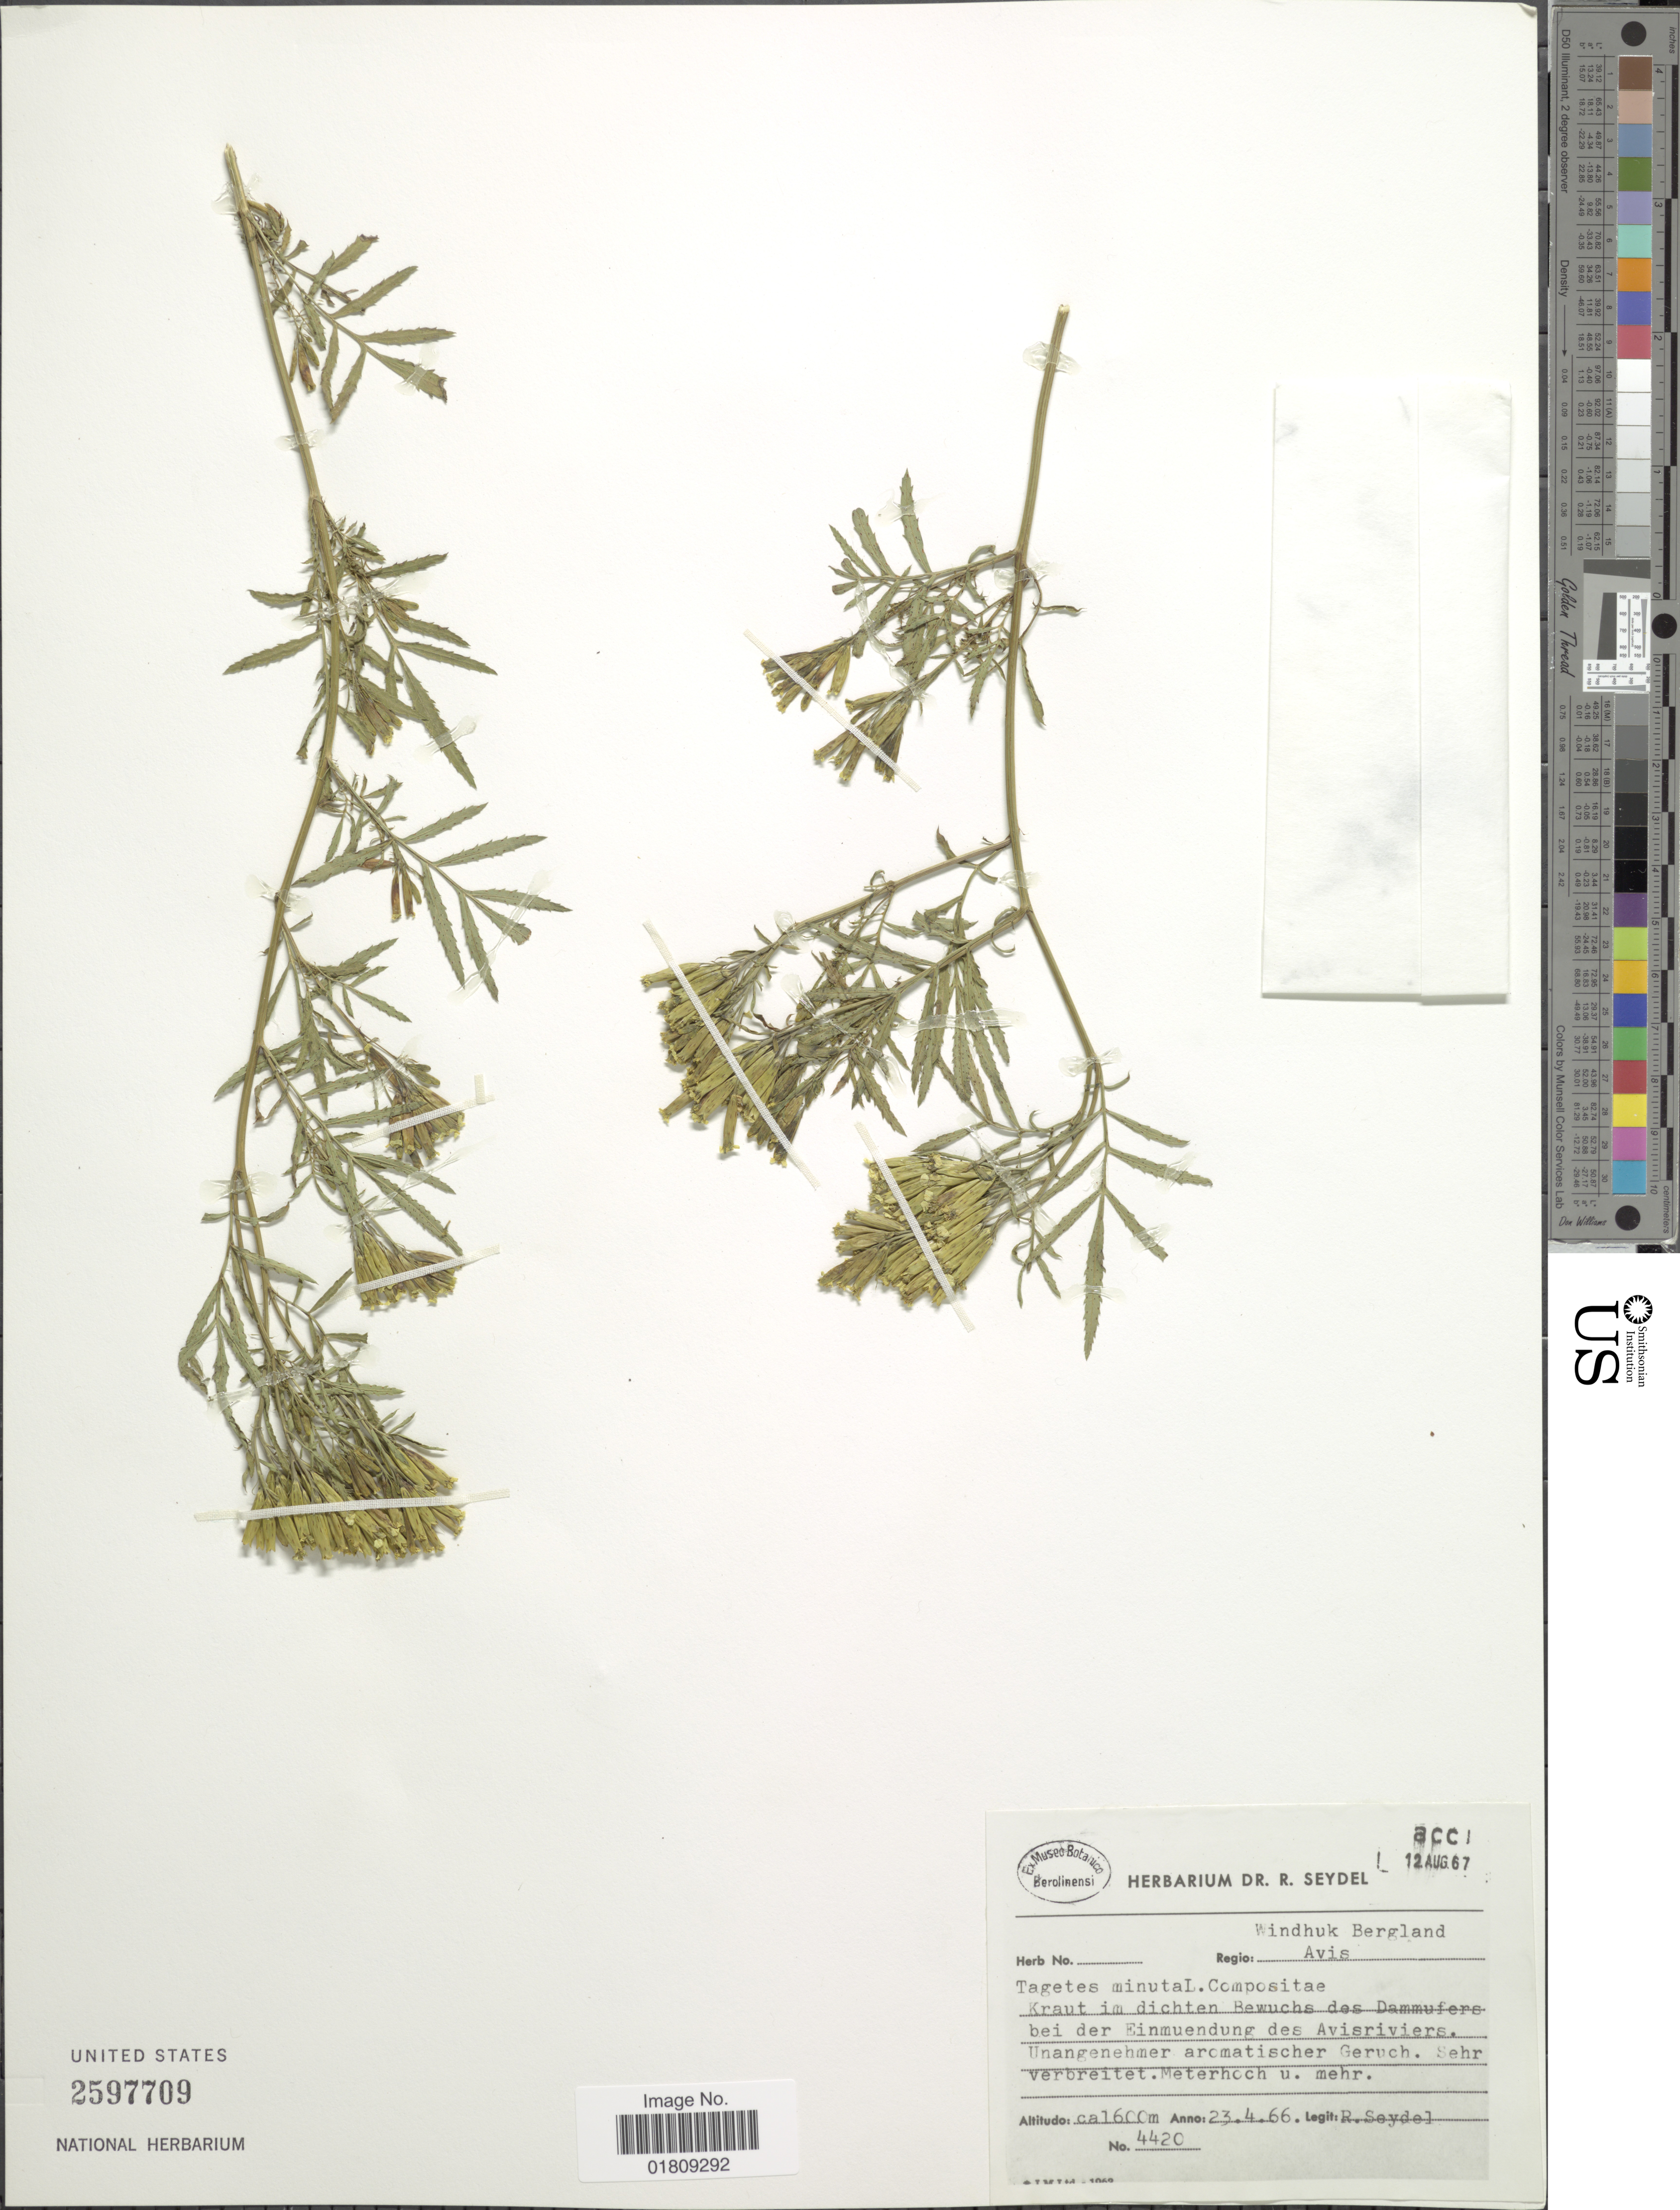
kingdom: Plantae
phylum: Tracheophyta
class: Magnoliopsida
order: Asterales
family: Asteraceae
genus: Tagetes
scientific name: Tagetes minuta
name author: L.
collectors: R. Seydel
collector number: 4420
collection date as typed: Transcribed d/m/y: 23/4/66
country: Namibia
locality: Windhuk Bergland, Avis, Kraut im dichten Bewuchs des Dammufere bei der Einmuendung des Avisriviers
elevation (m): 1600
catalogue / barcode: US 2597709